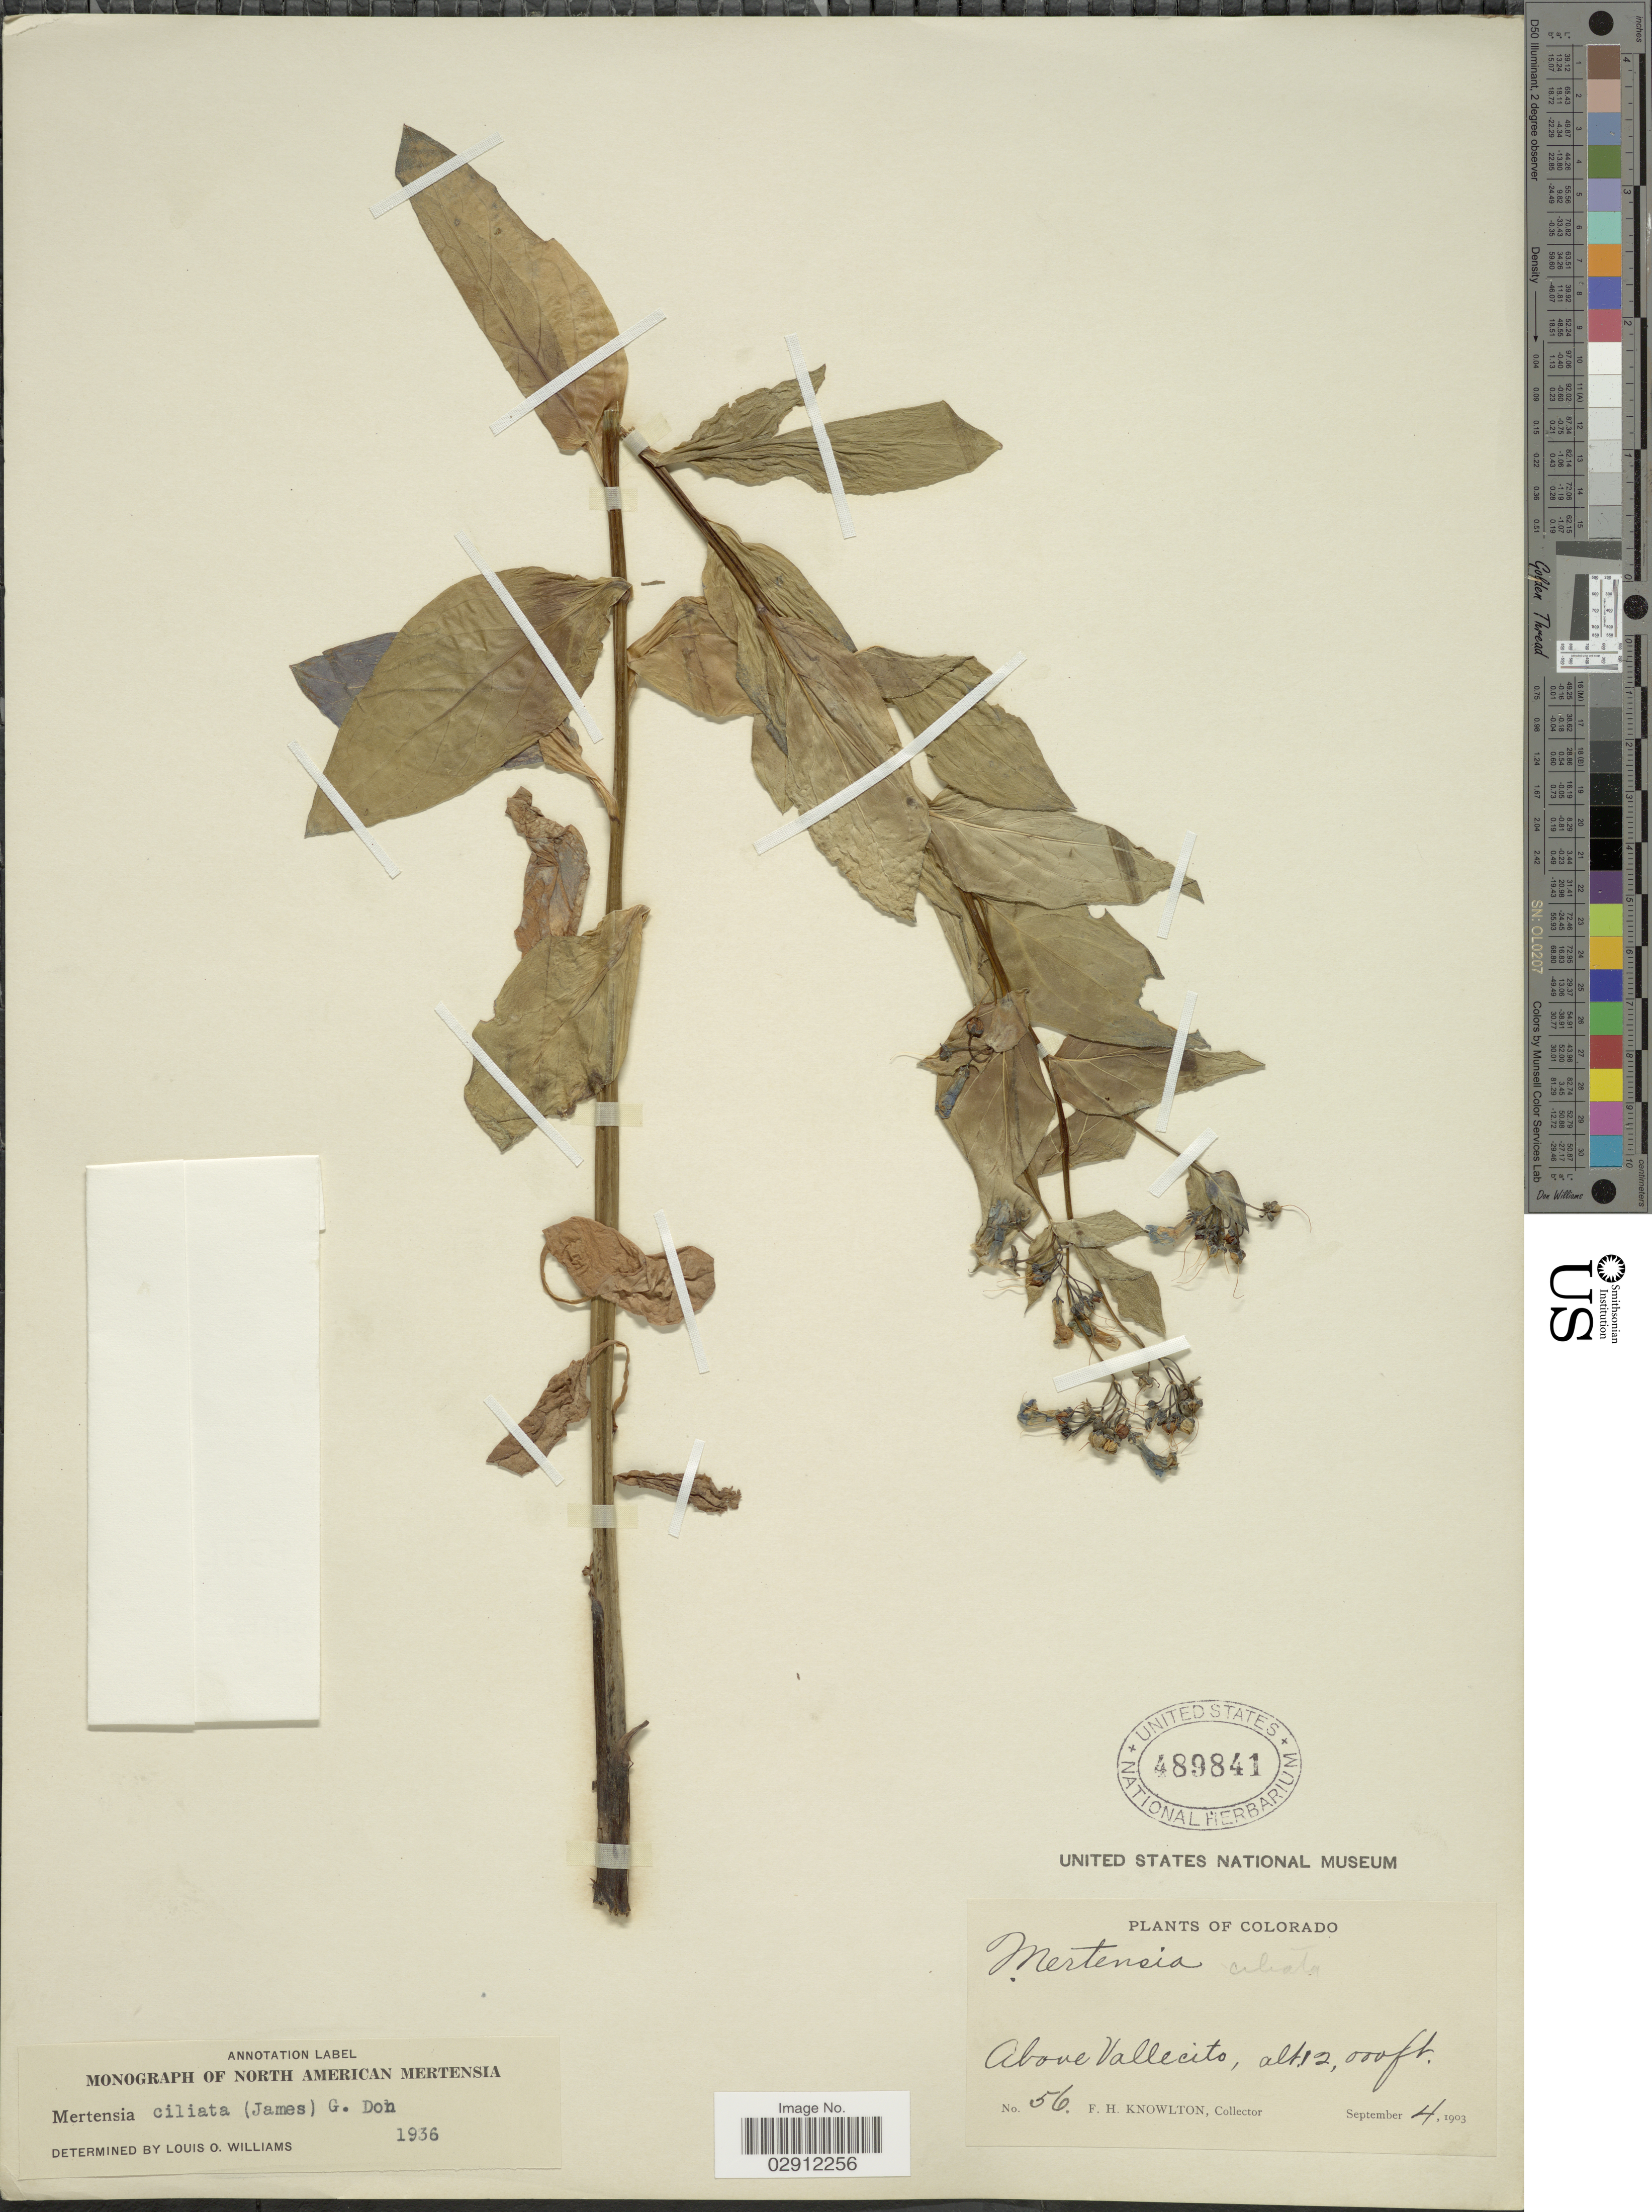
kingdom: Plantae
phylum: Tracheophyta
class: Magnoliopsida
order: Boraginales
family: Boraginaceae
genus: Mertensia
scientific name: Mertensia ciliata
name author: (James) G. Don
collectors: F. H. Knowlton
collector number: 56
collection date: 1903-09-04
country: United States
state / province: Colorado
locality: Above Vallecito.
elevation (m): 3658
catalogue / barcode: US 489841